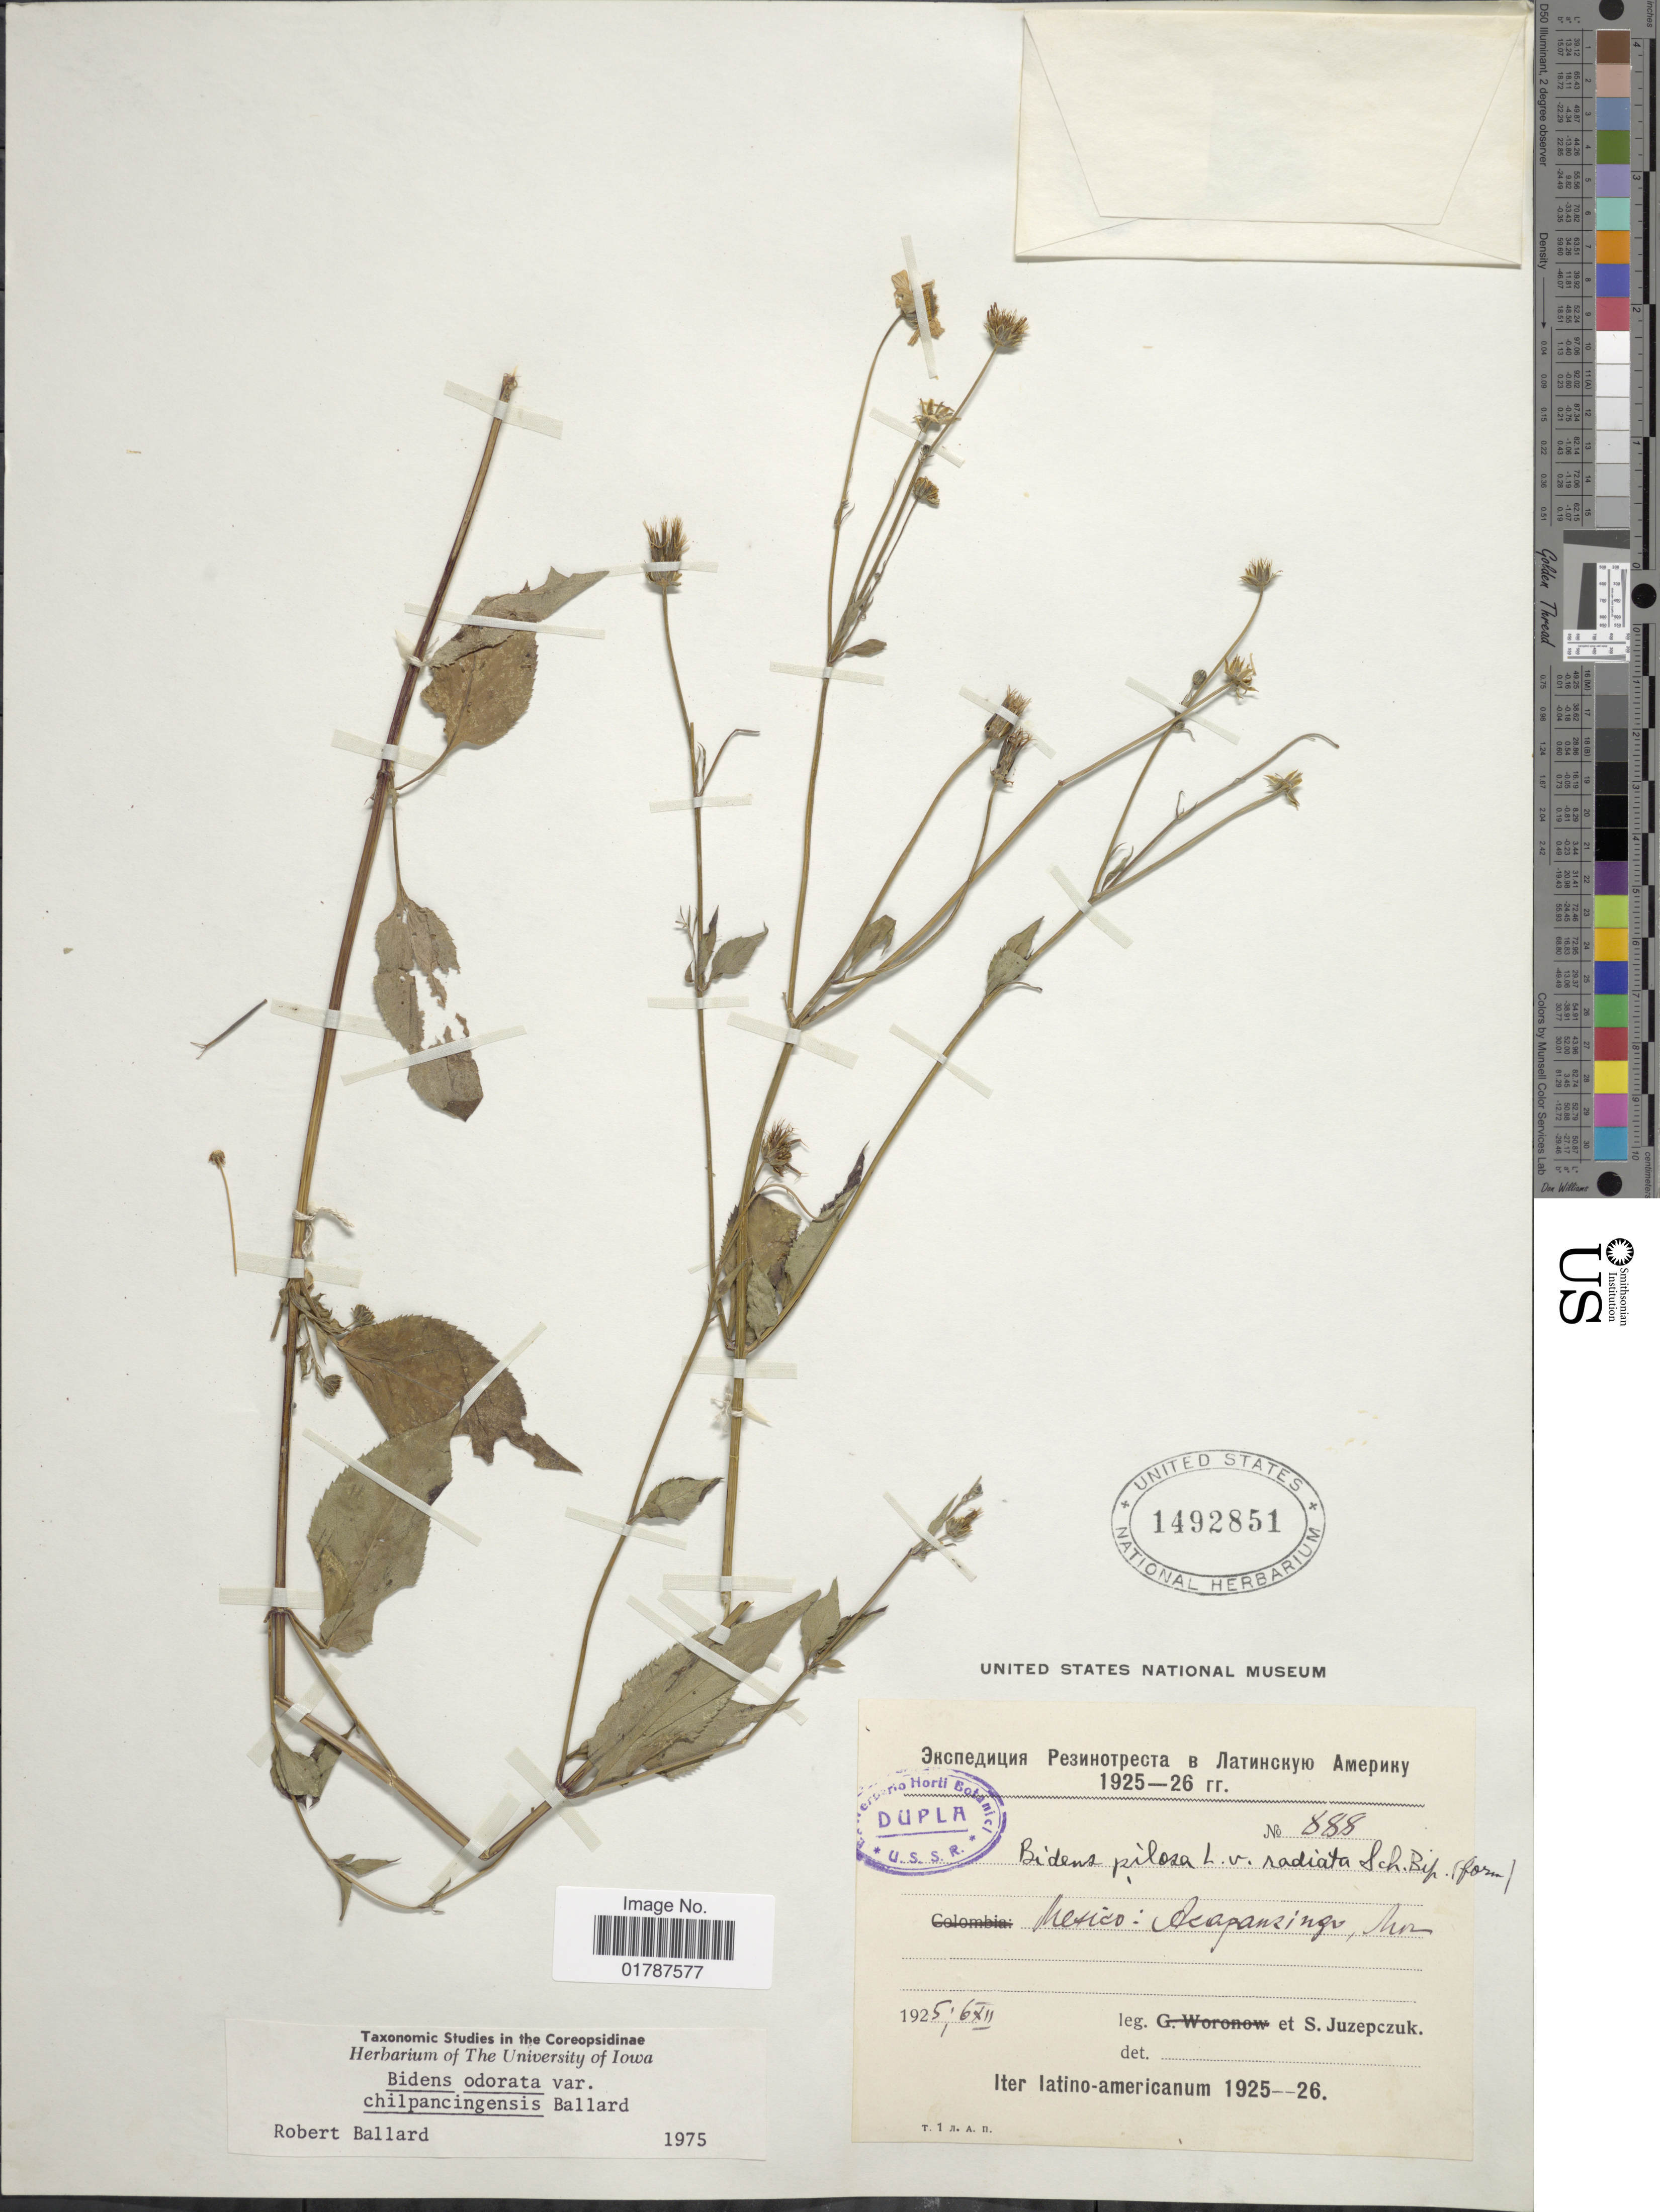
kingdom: Plantae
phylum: Tracheophyta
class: Magnoliopsida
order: Asterales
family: Asteraceae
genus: Bidens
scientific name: Bidens odorata var. chilpancingensis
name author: R.E. Ballard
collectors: S. V. Juzepczuk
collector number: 888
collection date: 1925-12-06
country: Mexico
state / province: México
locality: Mexico: Acapanzingo, Nor.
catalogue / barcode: US 1492851